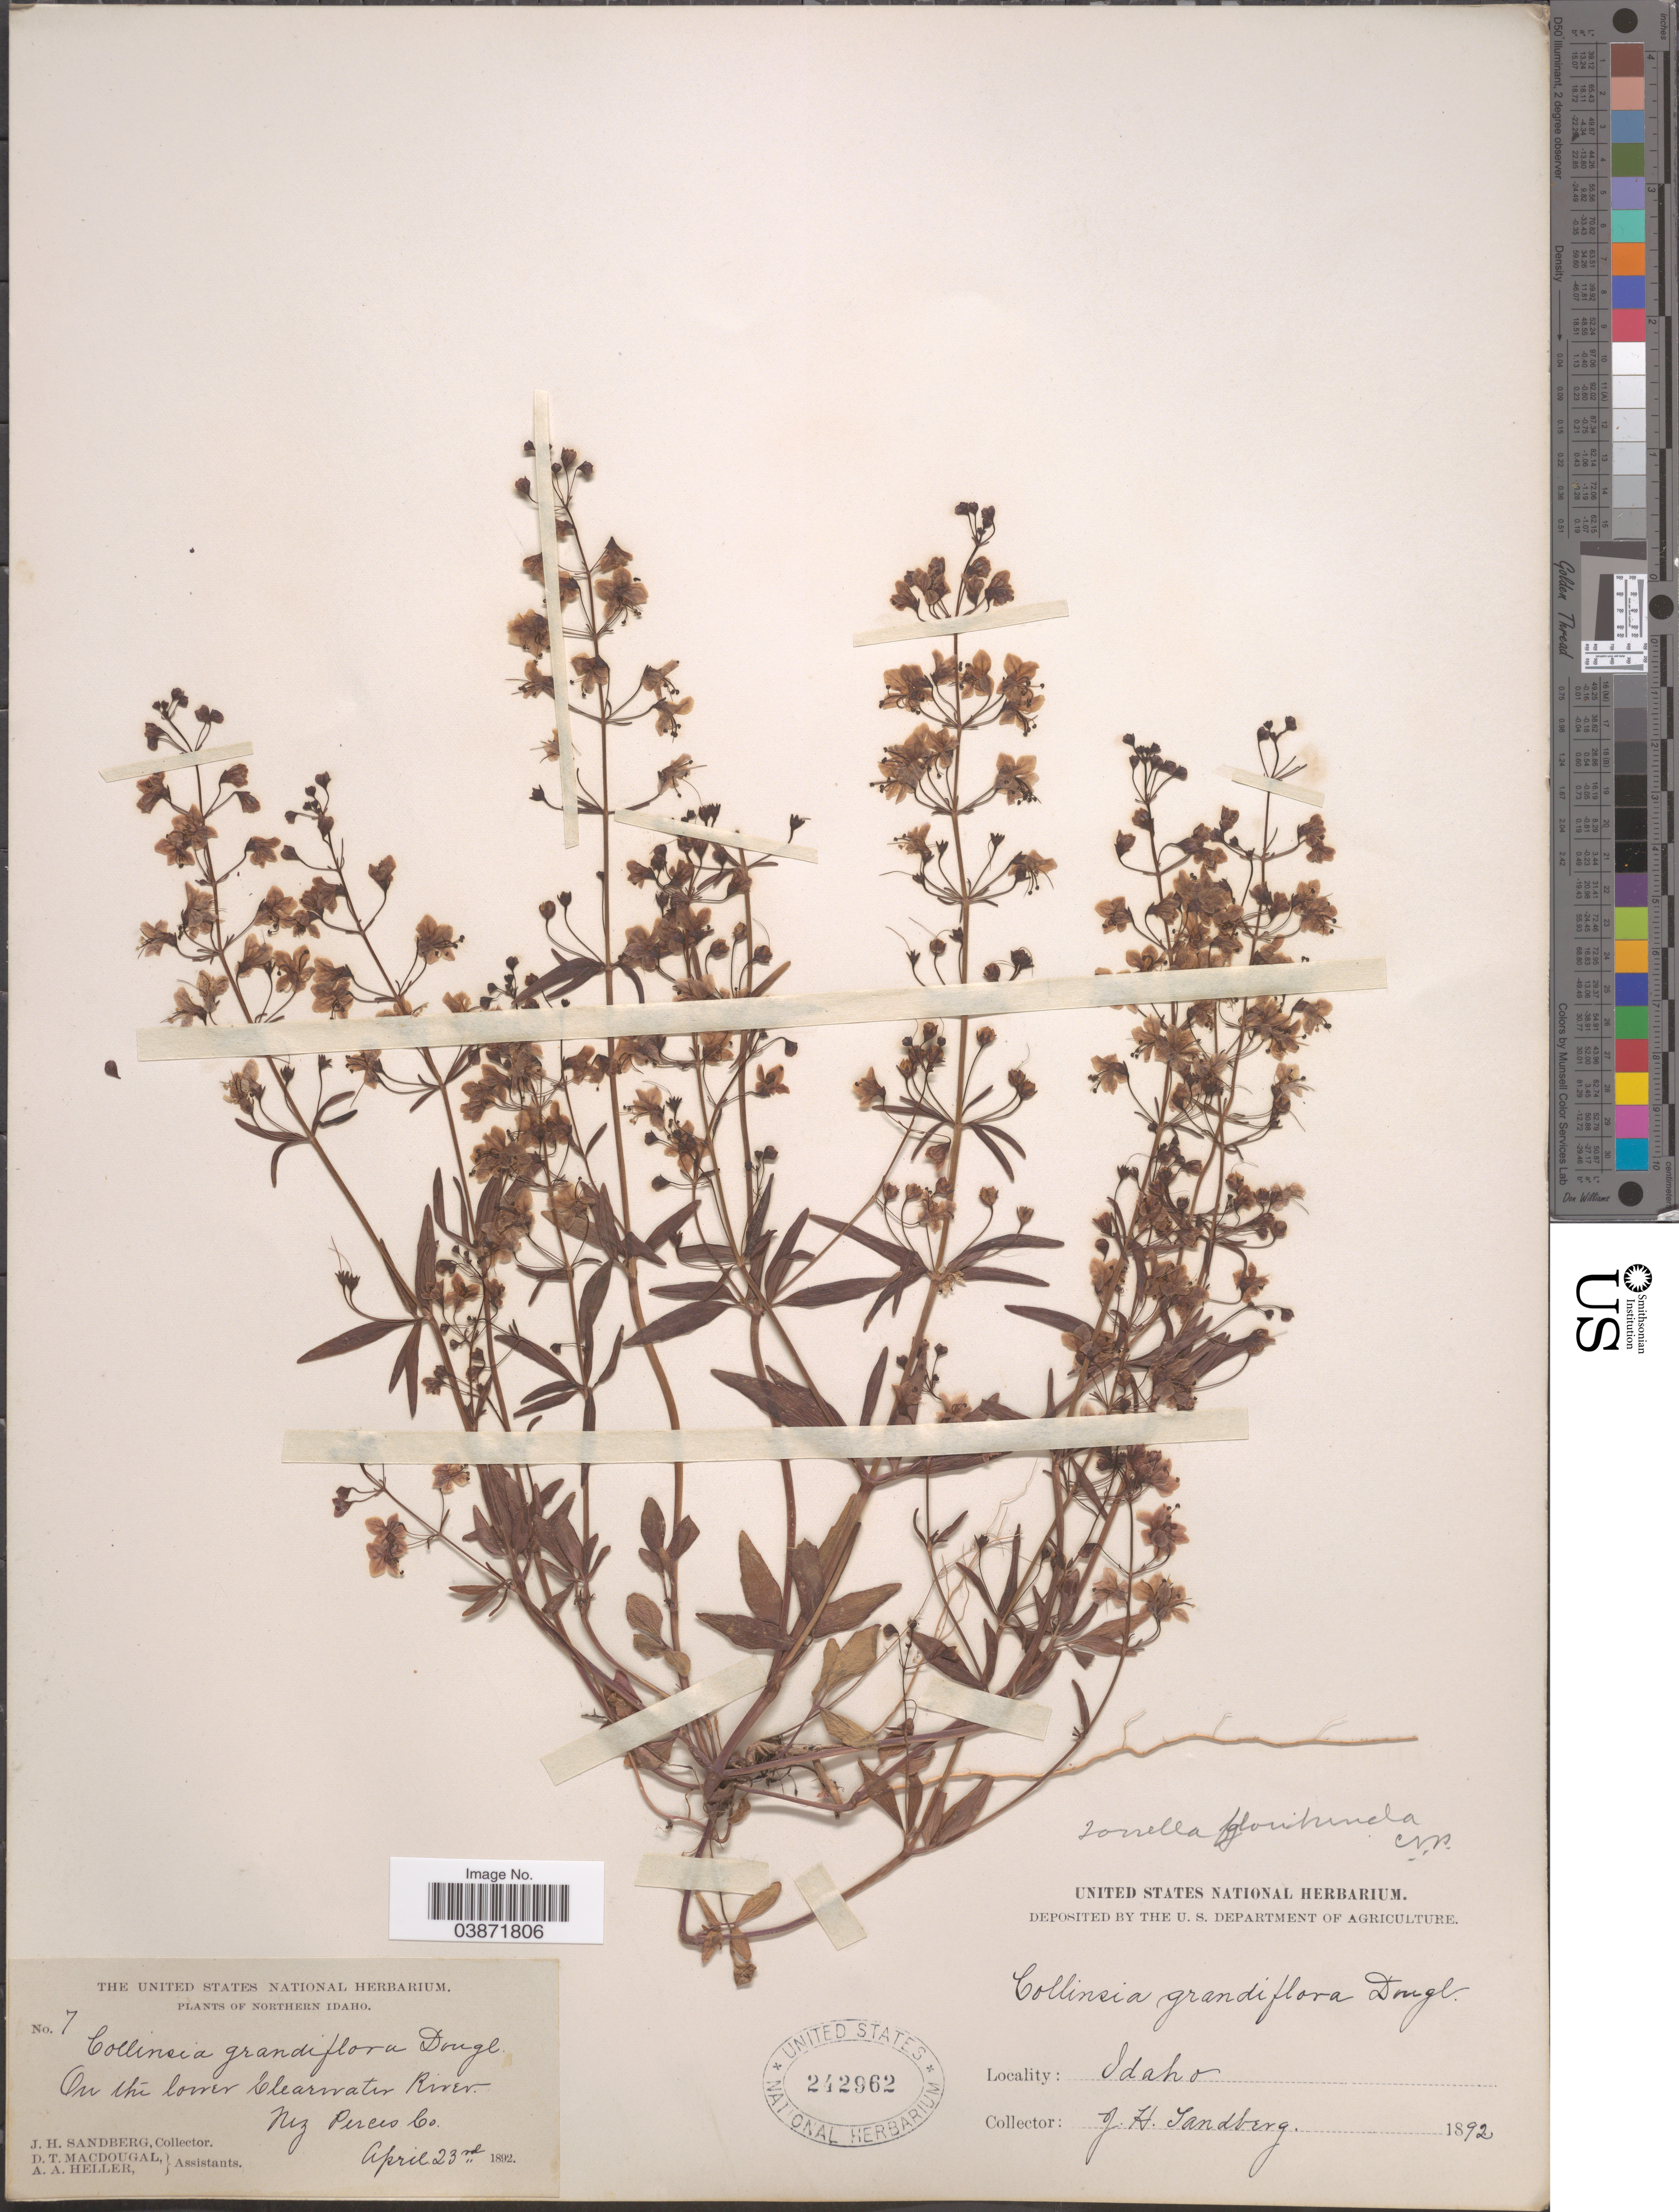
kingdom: Plantae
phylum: Tracheophyta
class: Magnoliopsida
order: Lamiales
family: Plantaginaceae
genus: Tonella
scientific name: Tonella floribunda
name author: A. Gray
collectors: J. H. Sandberg, D. T. MacDougal & A. A. Heller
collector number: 7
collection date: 1892-04-23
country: United States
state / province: Idaho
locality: Northern Idaho. On the lower Clearwater River. Nez Perces Co.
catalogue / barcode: US 242962